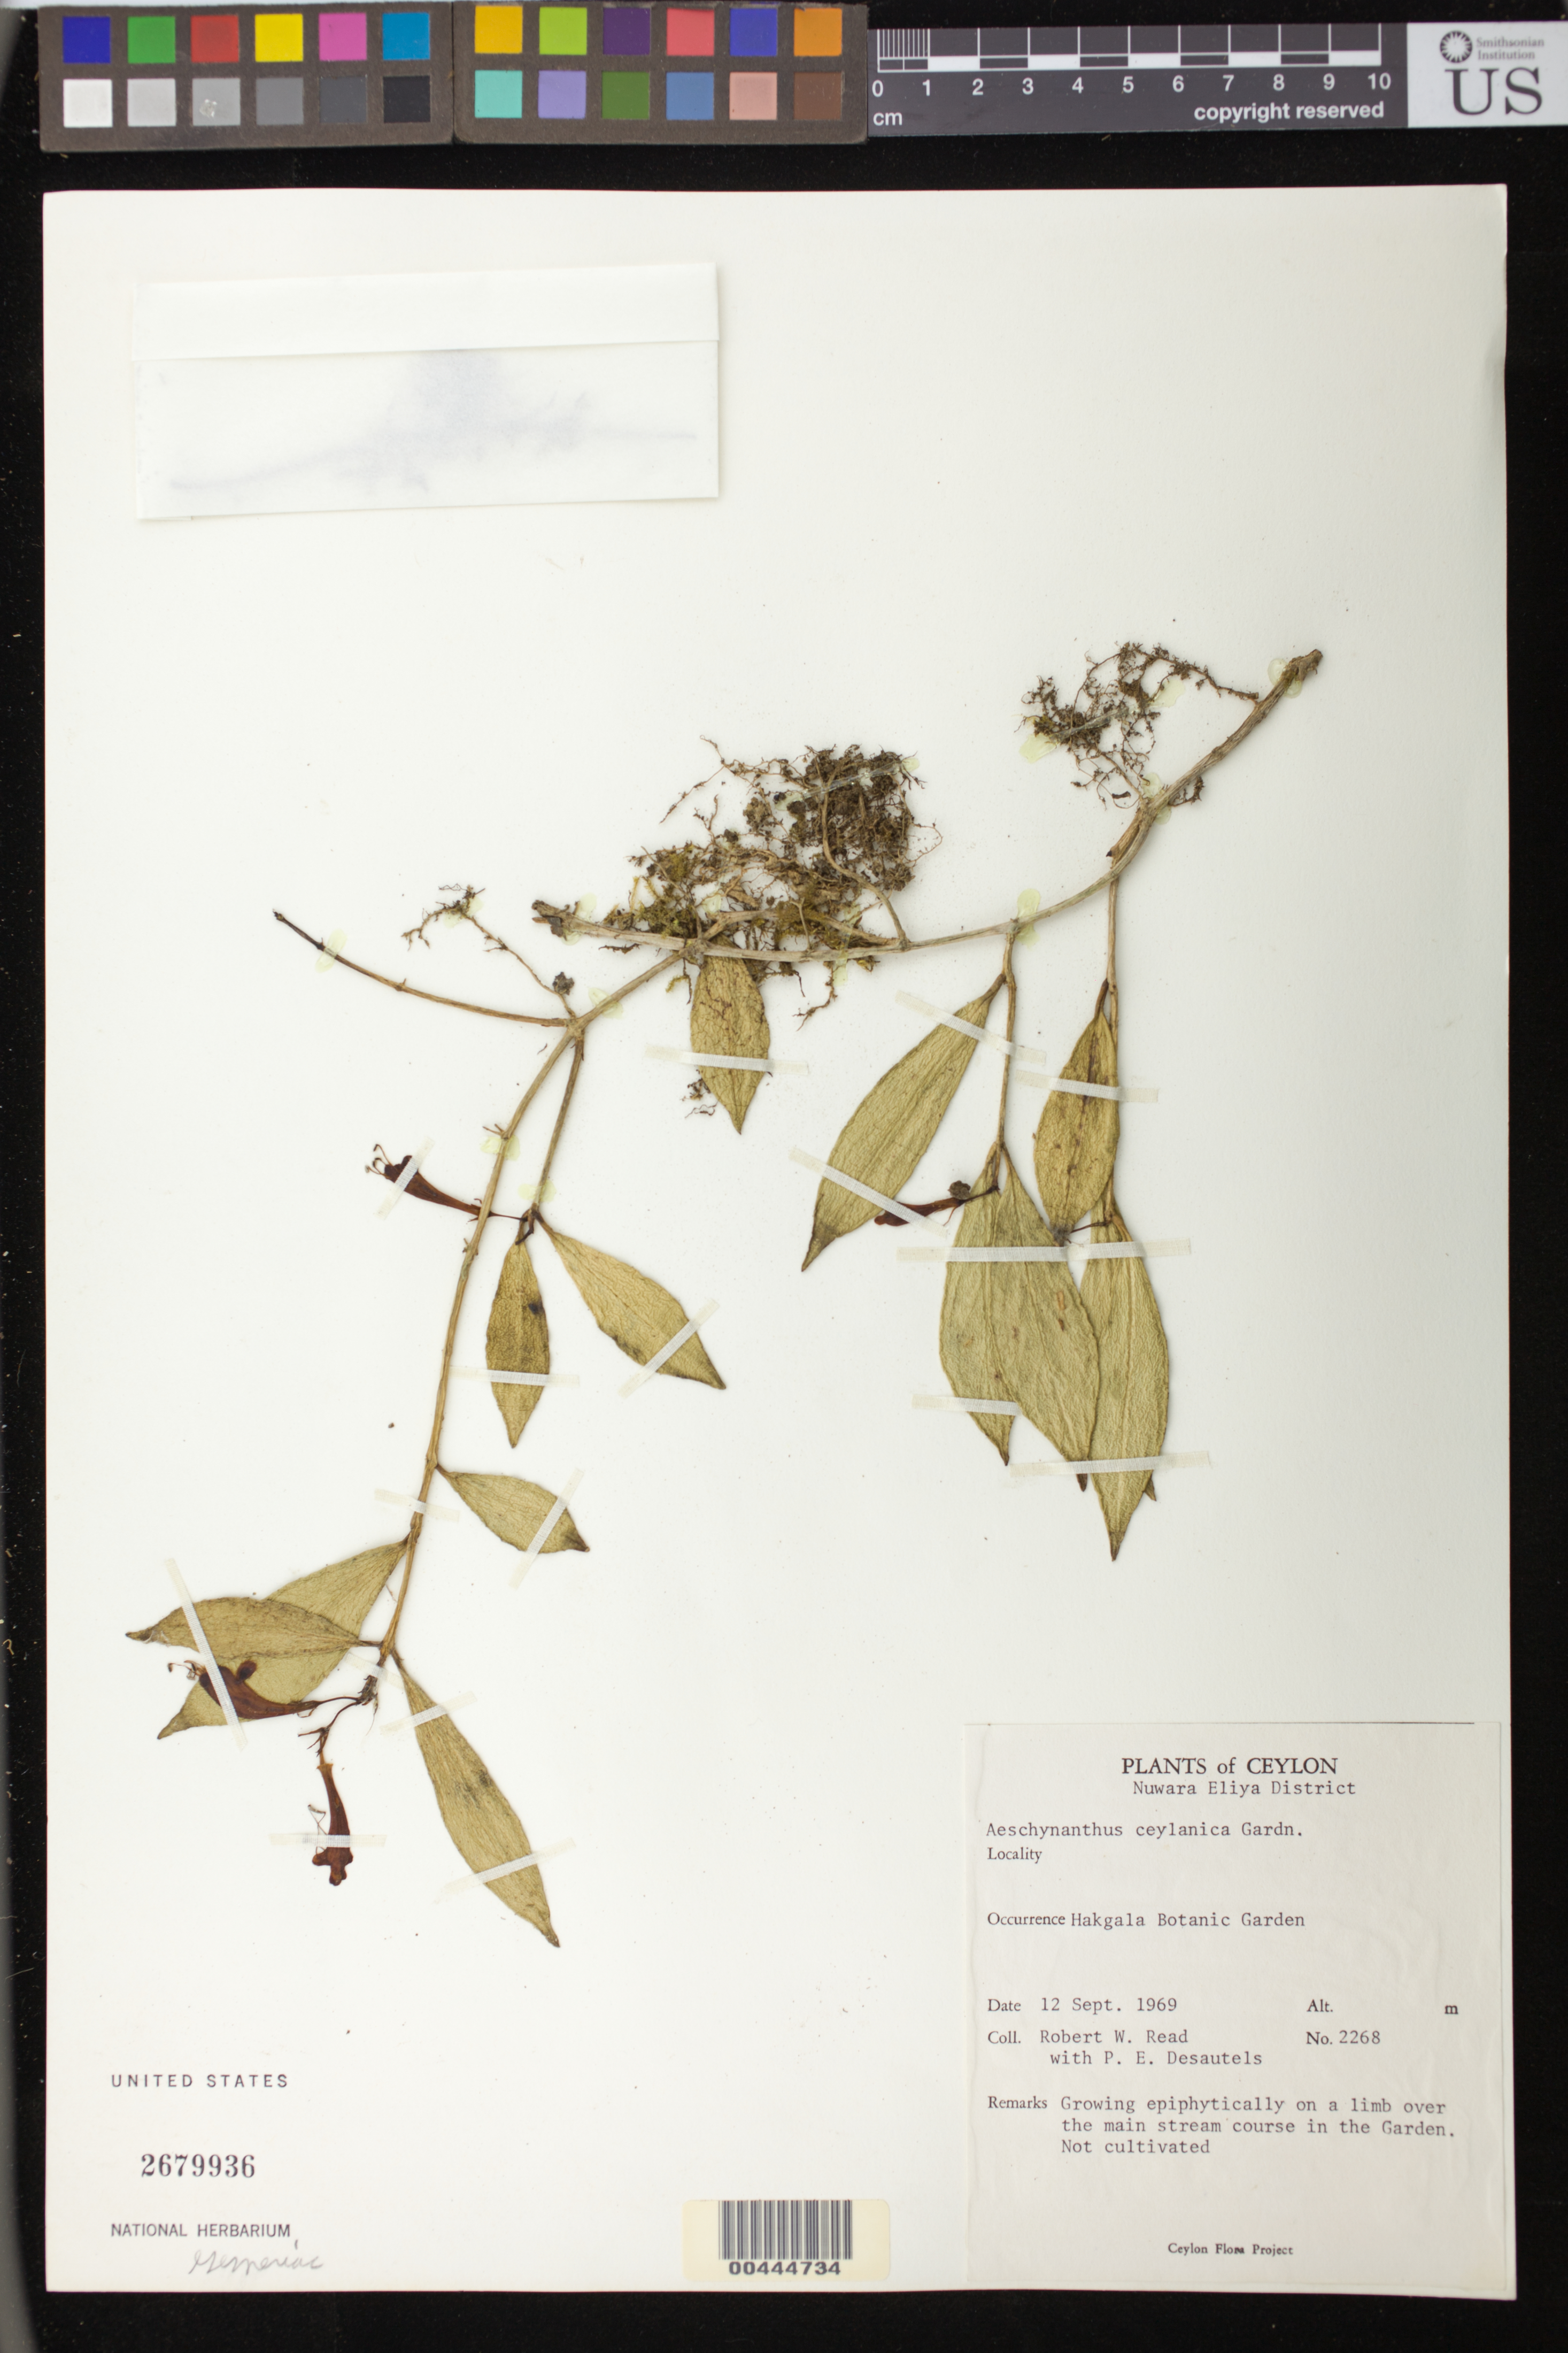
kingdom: Plantae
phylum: Tracheophyta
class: Magnoliopsida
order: Lamiales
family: Gesneriaceae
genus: Aeschynanthus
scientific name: Aeschynanthus ceylanicus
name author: Gardner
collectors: R. W. Read & P. Desautels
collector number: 2268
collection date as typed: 12 Sep 1969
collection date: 1969-09-12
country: Sri Lanka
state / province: Central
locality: Nuara eliya dist., Hakgala botanic garden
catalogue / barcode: US 2679936